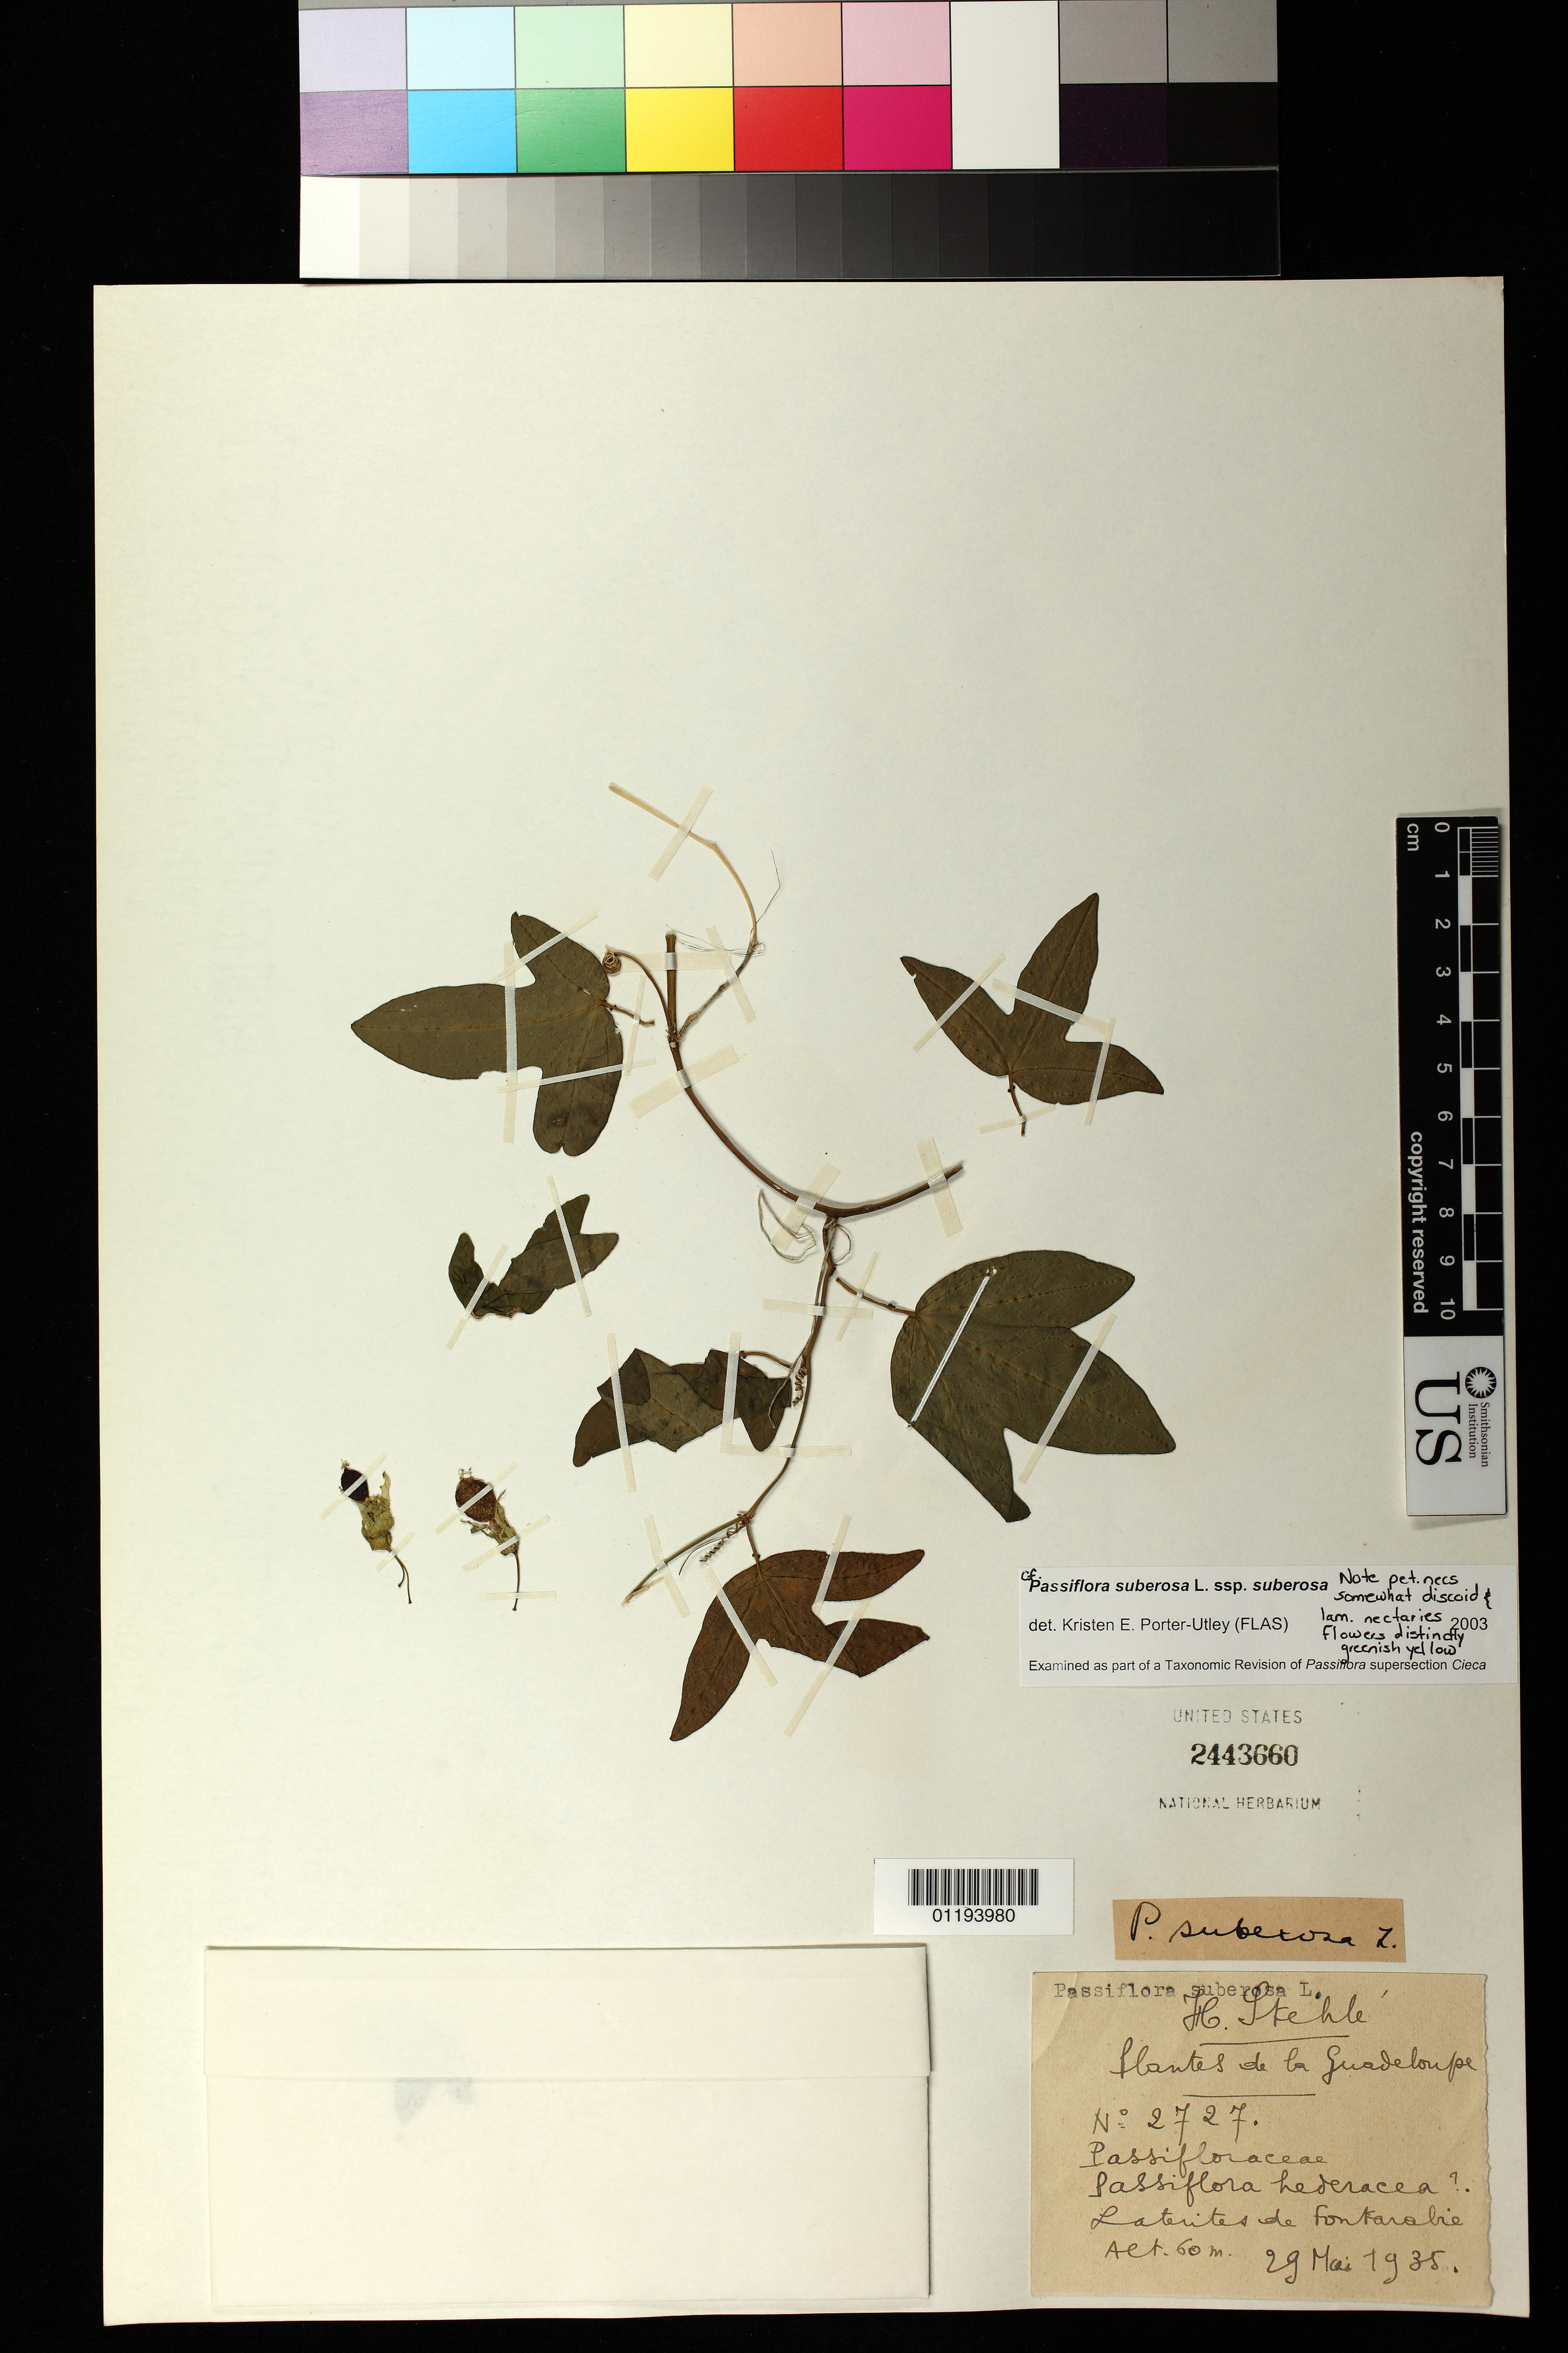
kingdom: Plantae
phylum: Tracheophyta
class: Magnoliopsida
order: Malpighiales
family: Passifloraceae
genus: Passiflora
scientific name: Passiflora suberosa subsp. suberosa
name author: L.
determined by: Porter-Utley, K. E.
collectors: H. Stehlé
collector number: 2727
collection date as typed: May 29 1935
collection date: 1935-05-29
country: Guadeloupe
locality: Laterites de Fontarabie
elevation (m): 60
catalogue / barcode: US 2443660